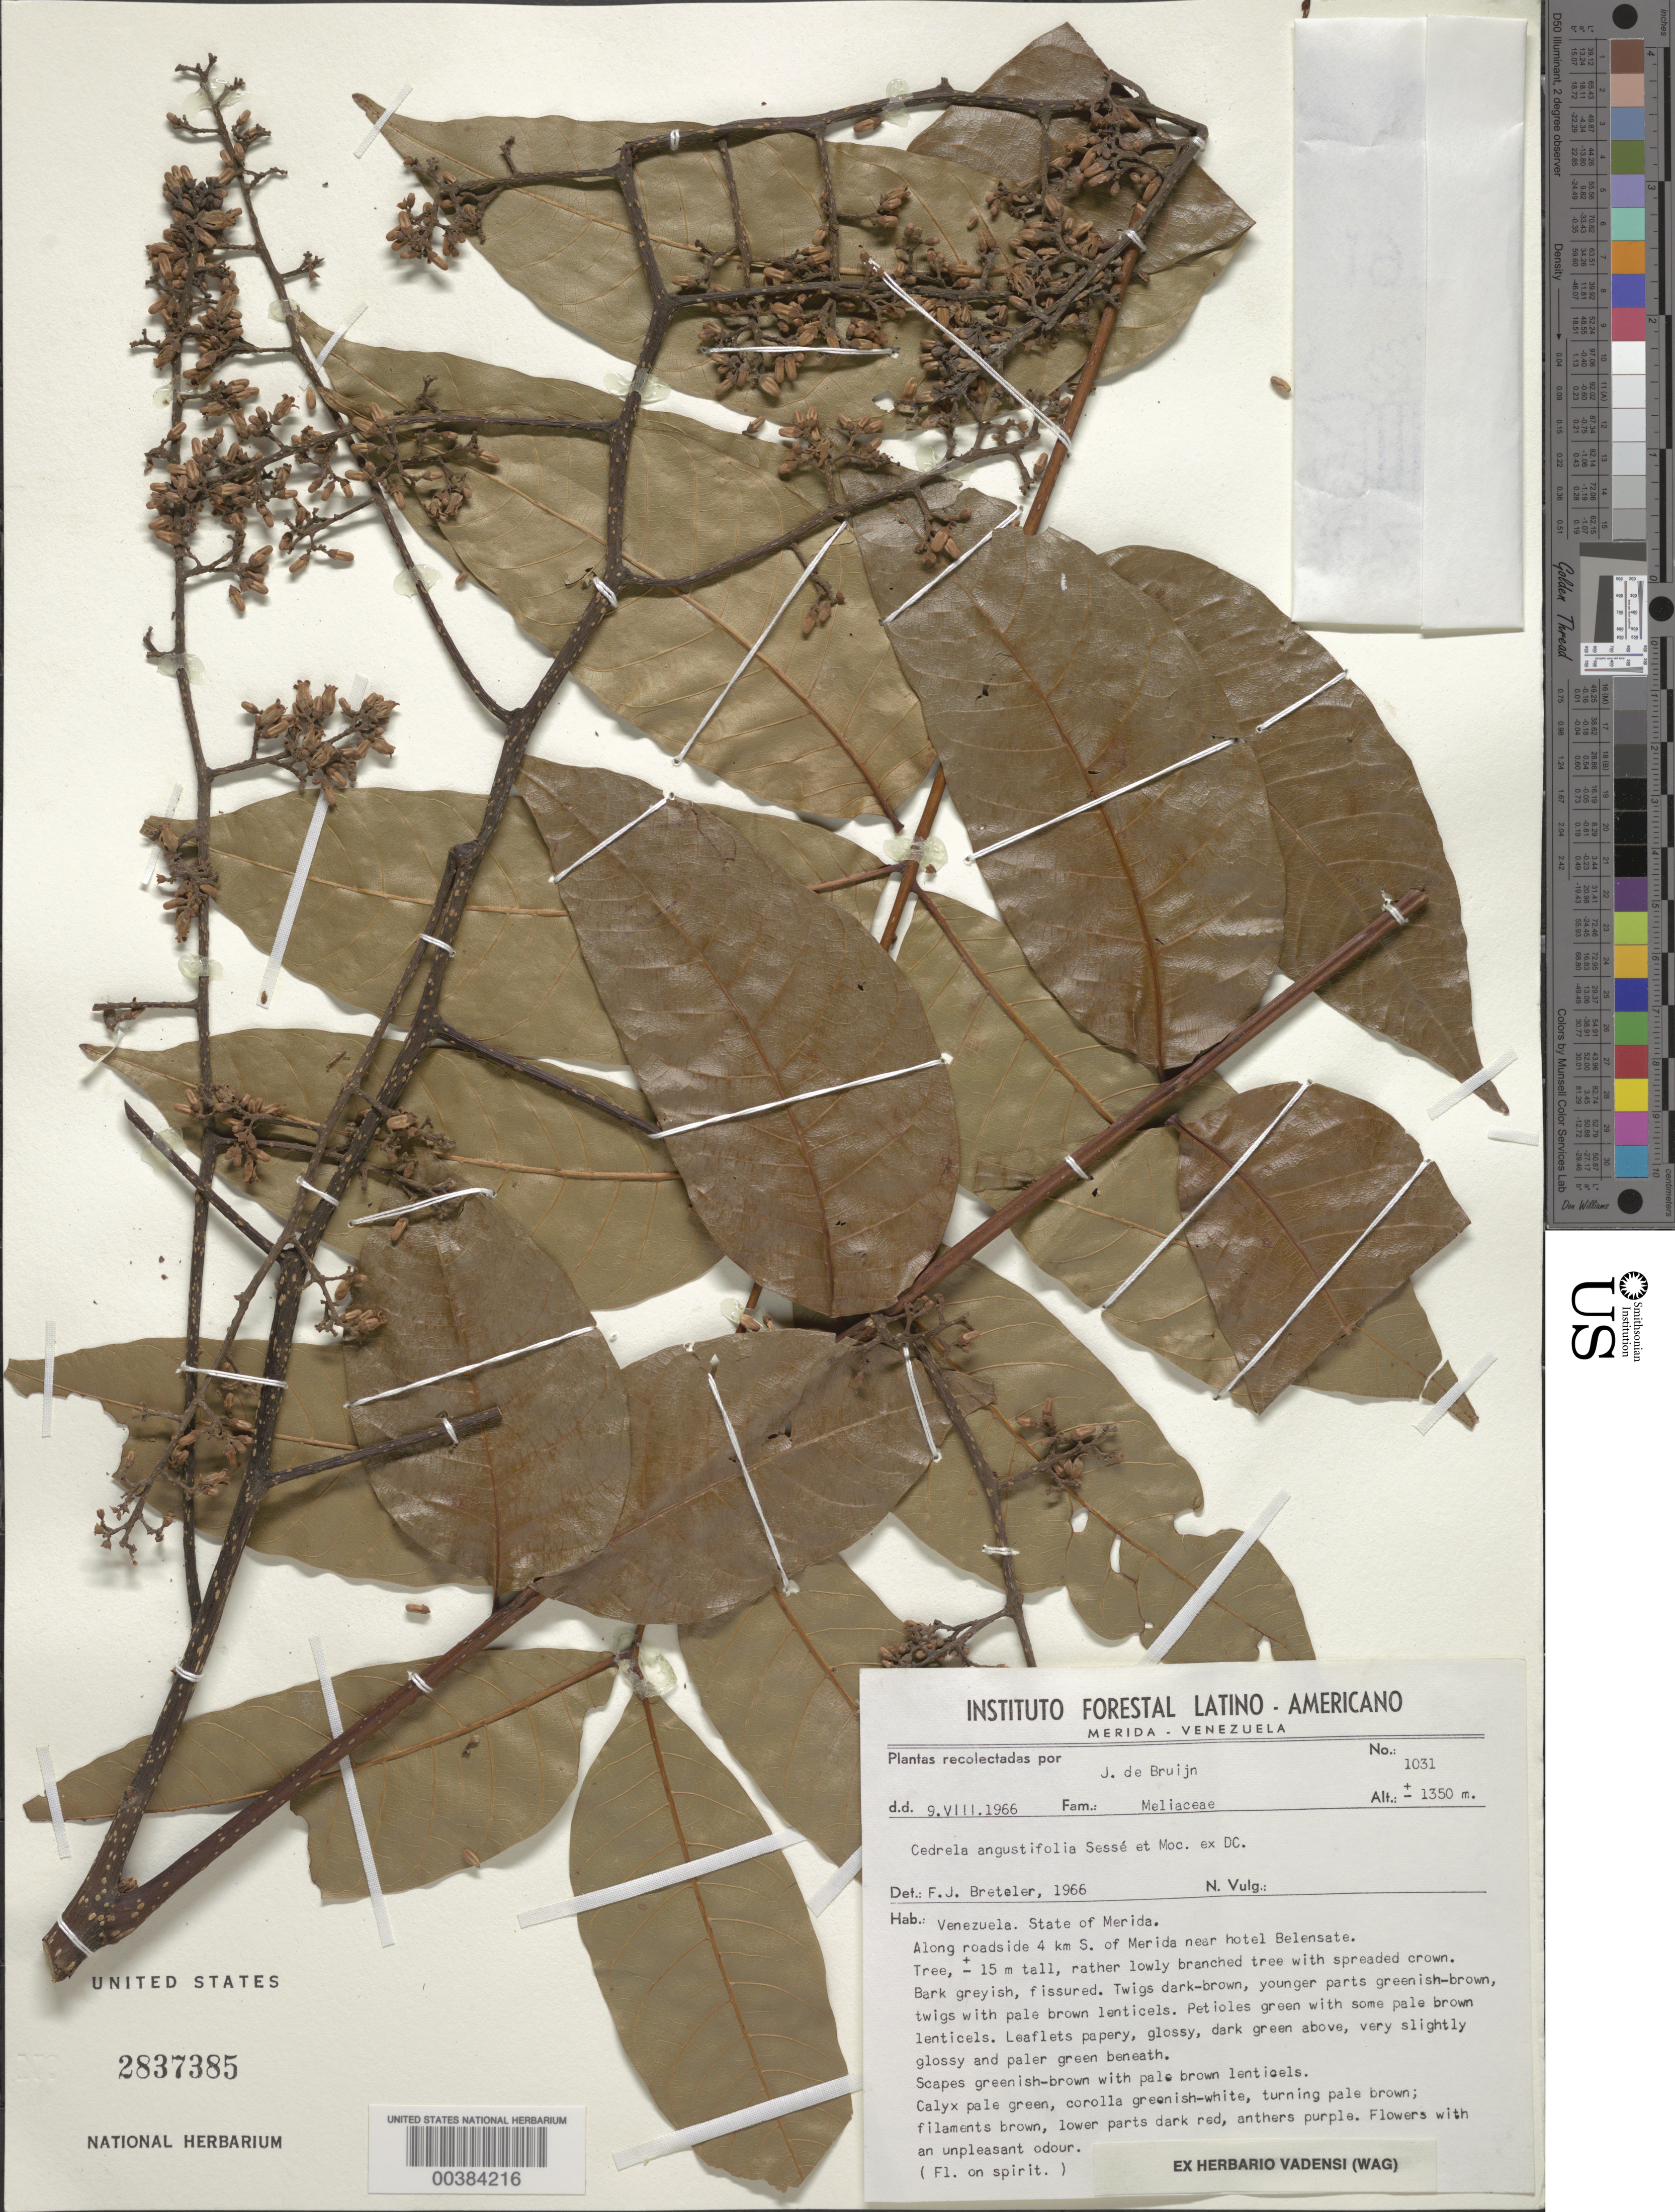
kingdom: Plantae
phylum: Tracheophyta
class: Magnoliopsida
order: Sapindales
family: Meliaceae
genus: Cedrela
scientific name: Cedrela odorata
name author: L.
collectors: J. Bruijn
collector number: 1031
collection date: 1966-08-09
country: Venezuela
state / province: Mérida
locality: Along roadside 4 km S. of Merida near hotel Belensate.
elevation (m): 1350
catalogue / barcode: US 2837385